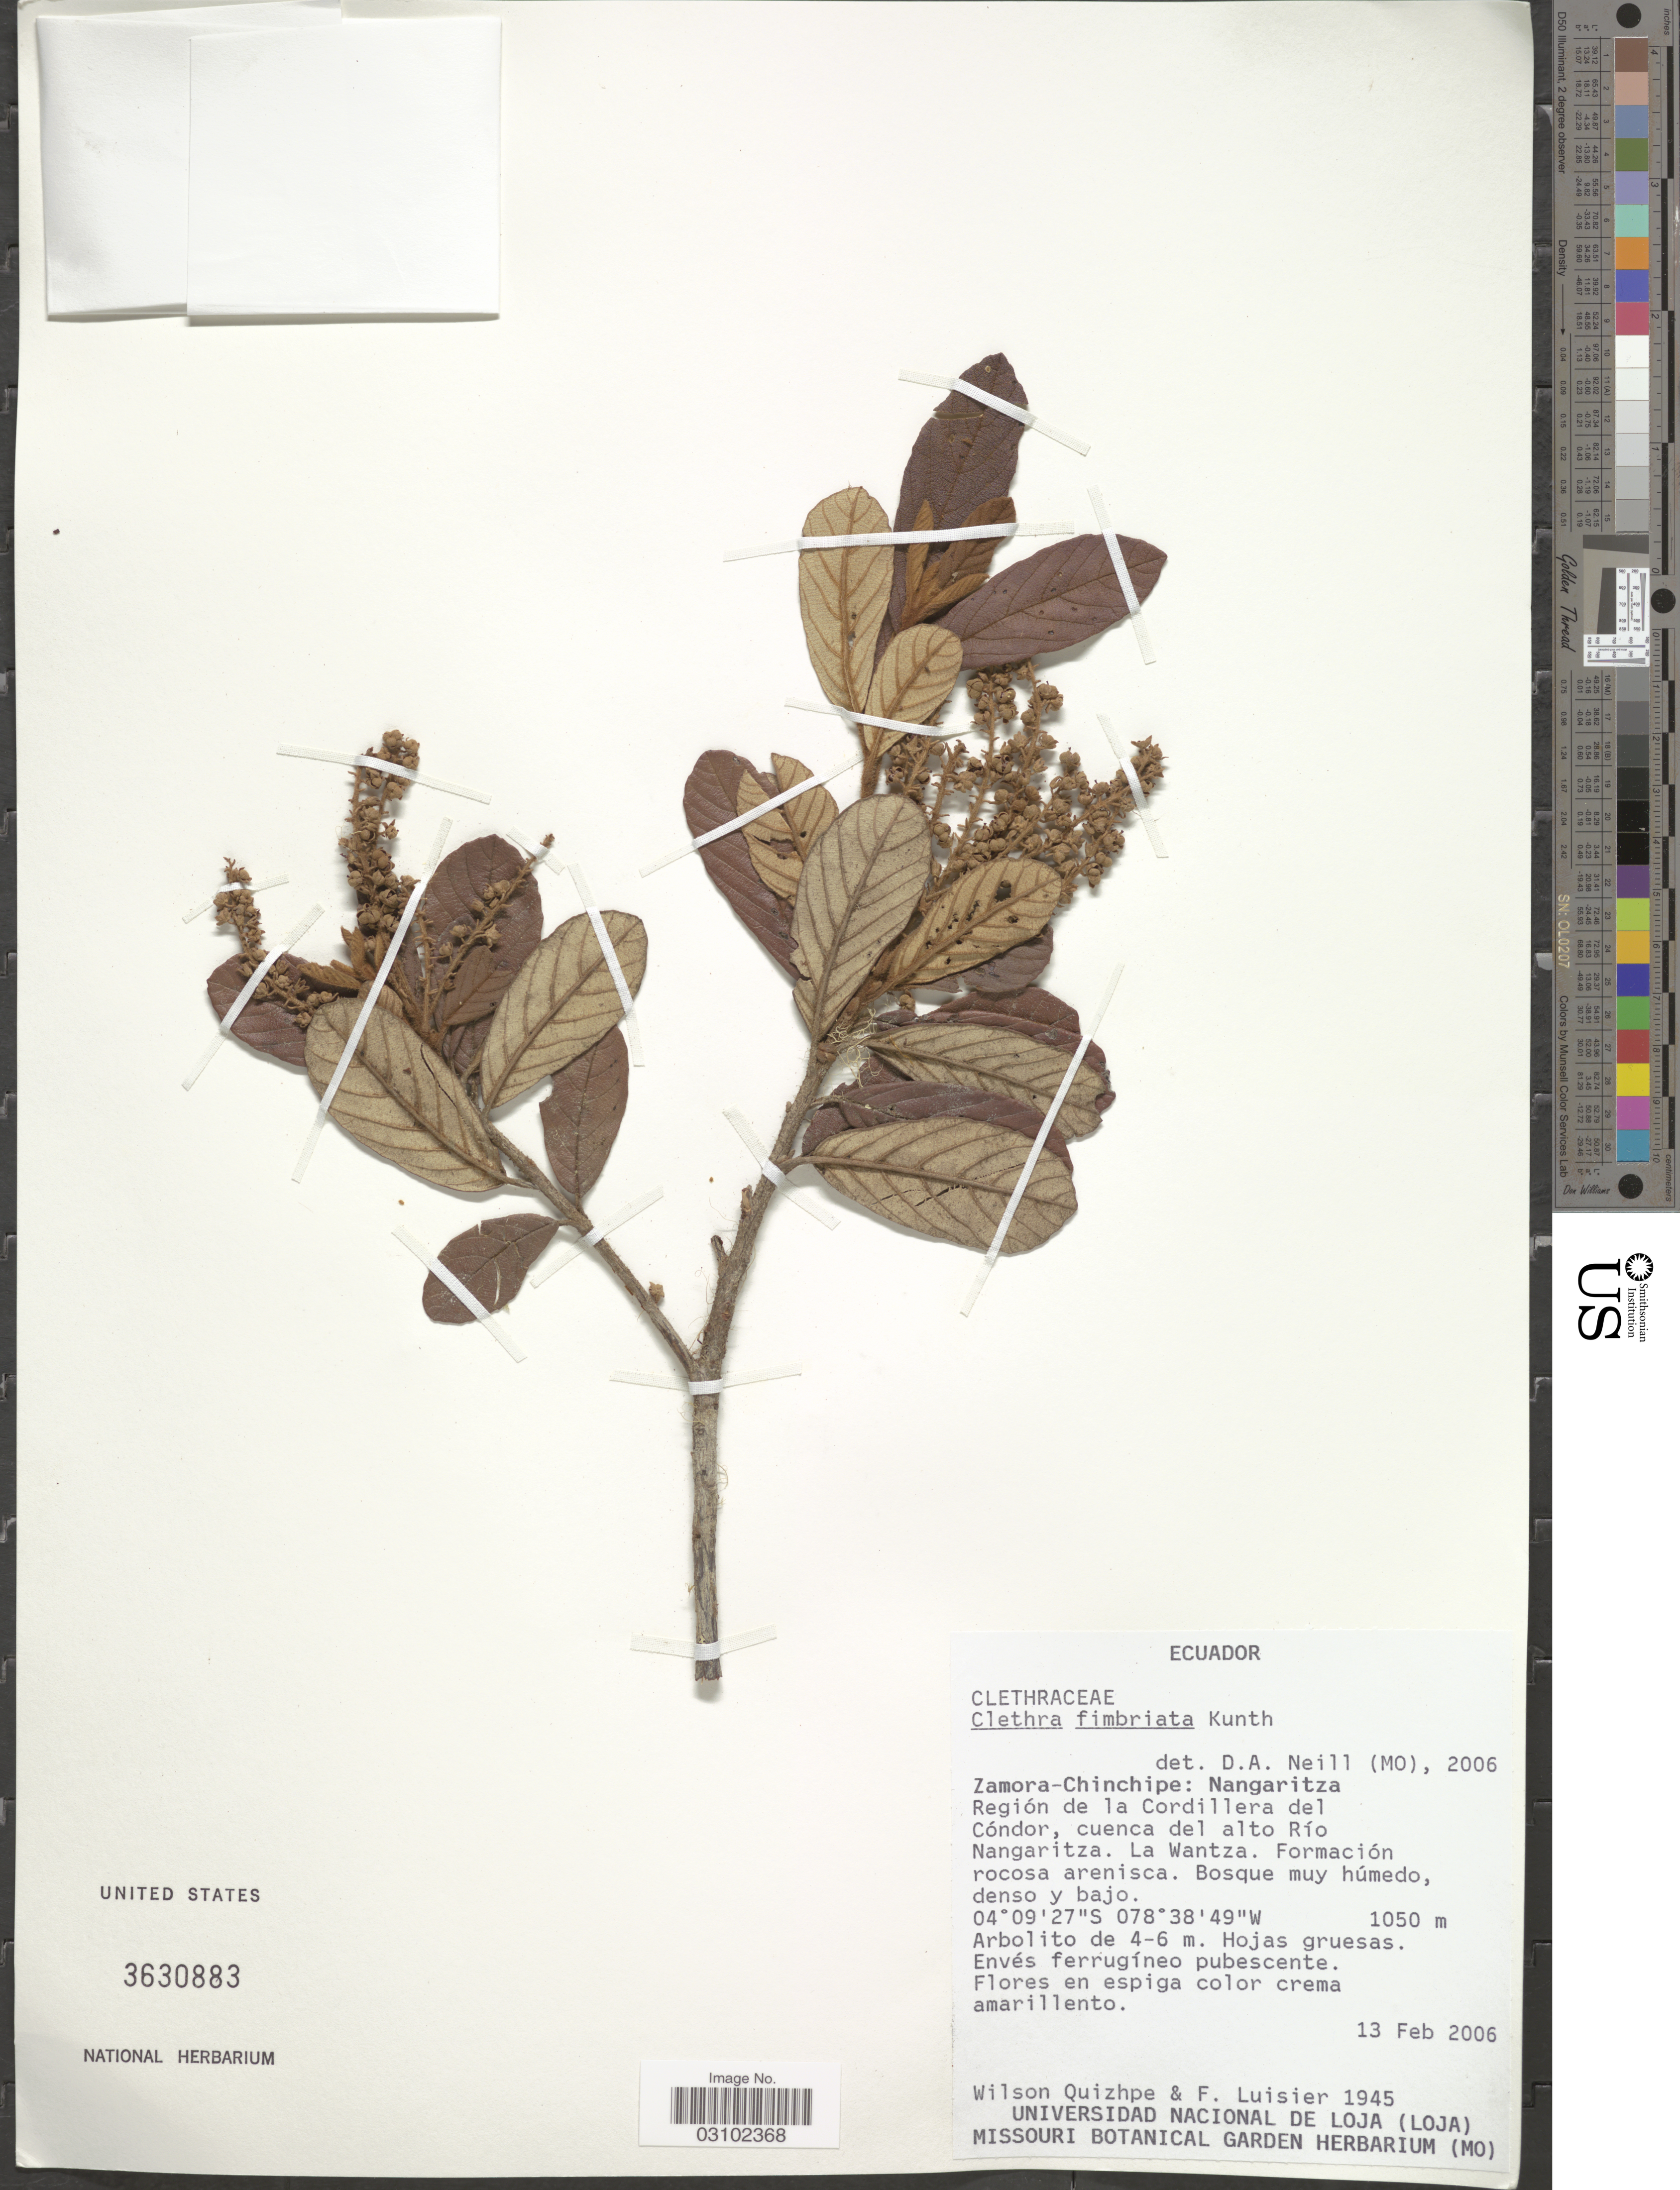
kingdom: Plantae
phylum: Tracheophyta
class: Magnoliopsida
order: Ericales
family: Clethraceae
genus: Clethra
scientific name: Clethra fimbriata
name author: Kunth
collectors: W. Quizhpe & F. Luisier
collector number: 1945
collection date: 2006-02-13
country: Ecuador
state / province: Zamora-Chinchipe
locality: Nangaritza, Región de la Cordillera del Cóndor, cuenca del alto Río Nangaritza. La Wantza.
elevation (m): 1050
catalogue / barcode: US 3630883